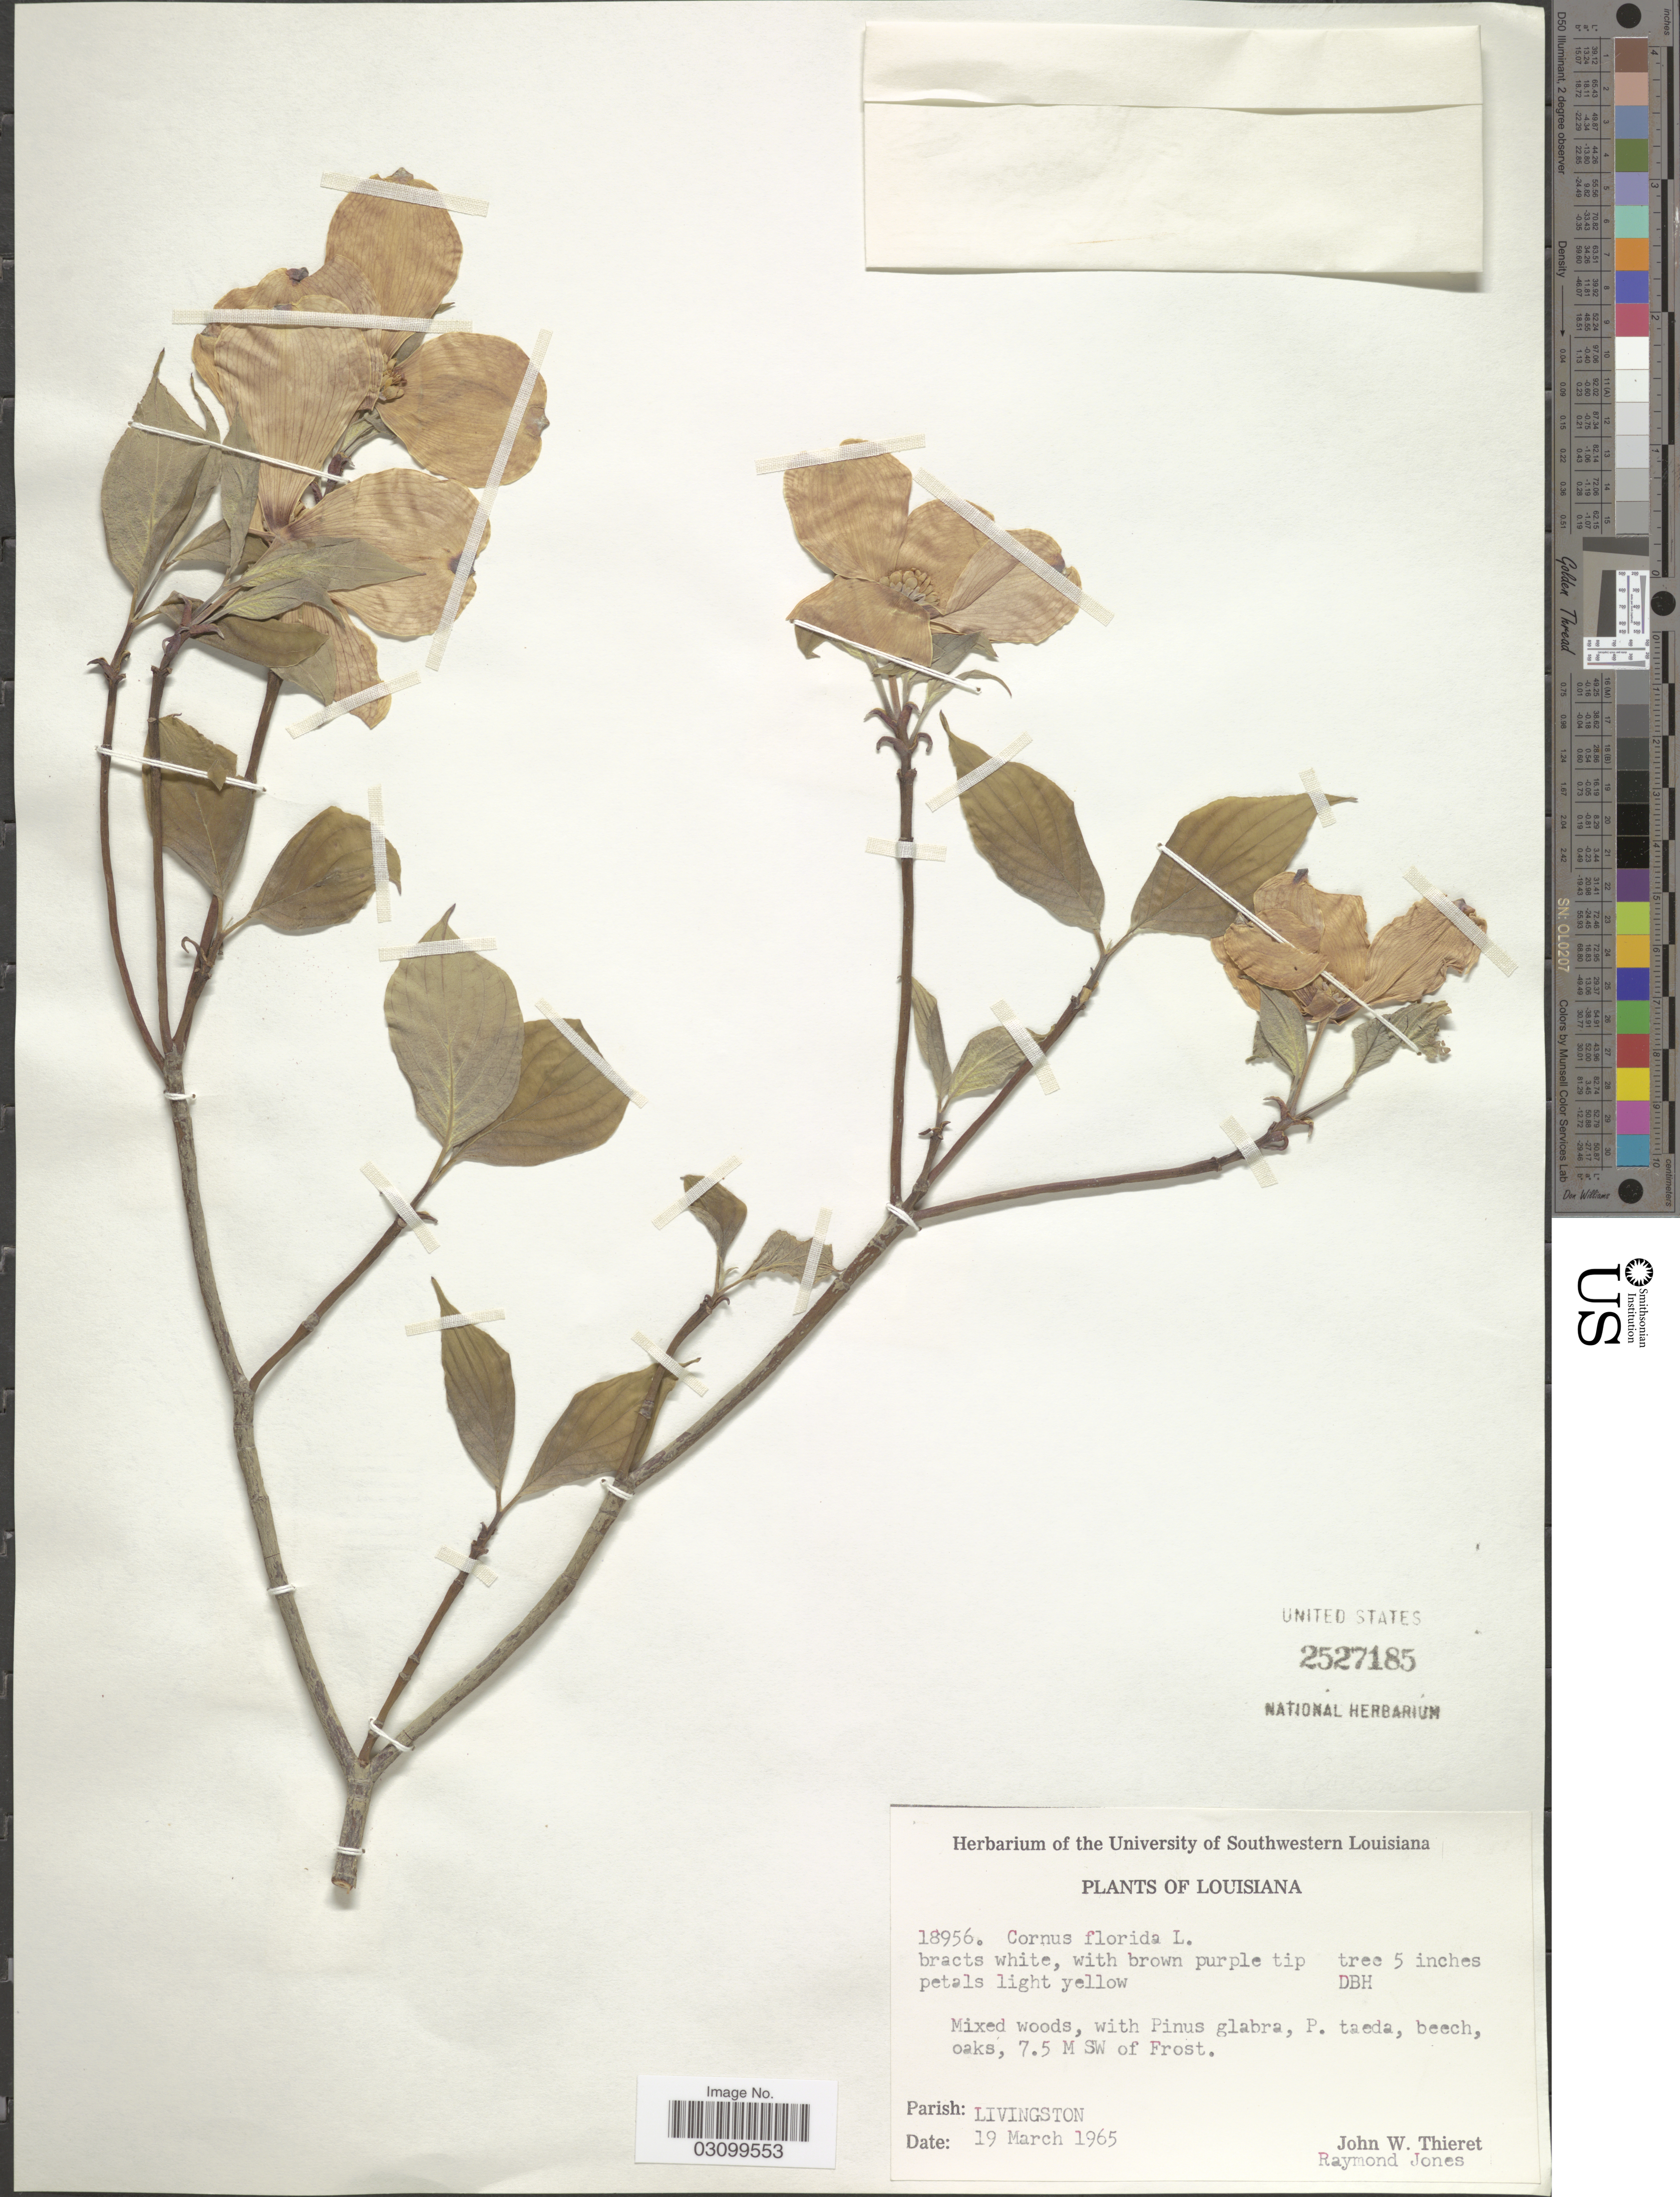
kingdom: Plantae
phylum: Tracheophyta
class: Magnoliopsida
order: Cornales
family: Cornaceae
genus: Cornus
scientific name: Cornus florida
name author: L.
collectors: J. W. Thieret & R. Jones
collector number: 18956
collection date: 1965-03-19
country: United States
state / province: Louisiana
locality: Beech oaks, 7.5 M SW of Frost. Parish: Livingston.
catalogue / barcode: US 2527185